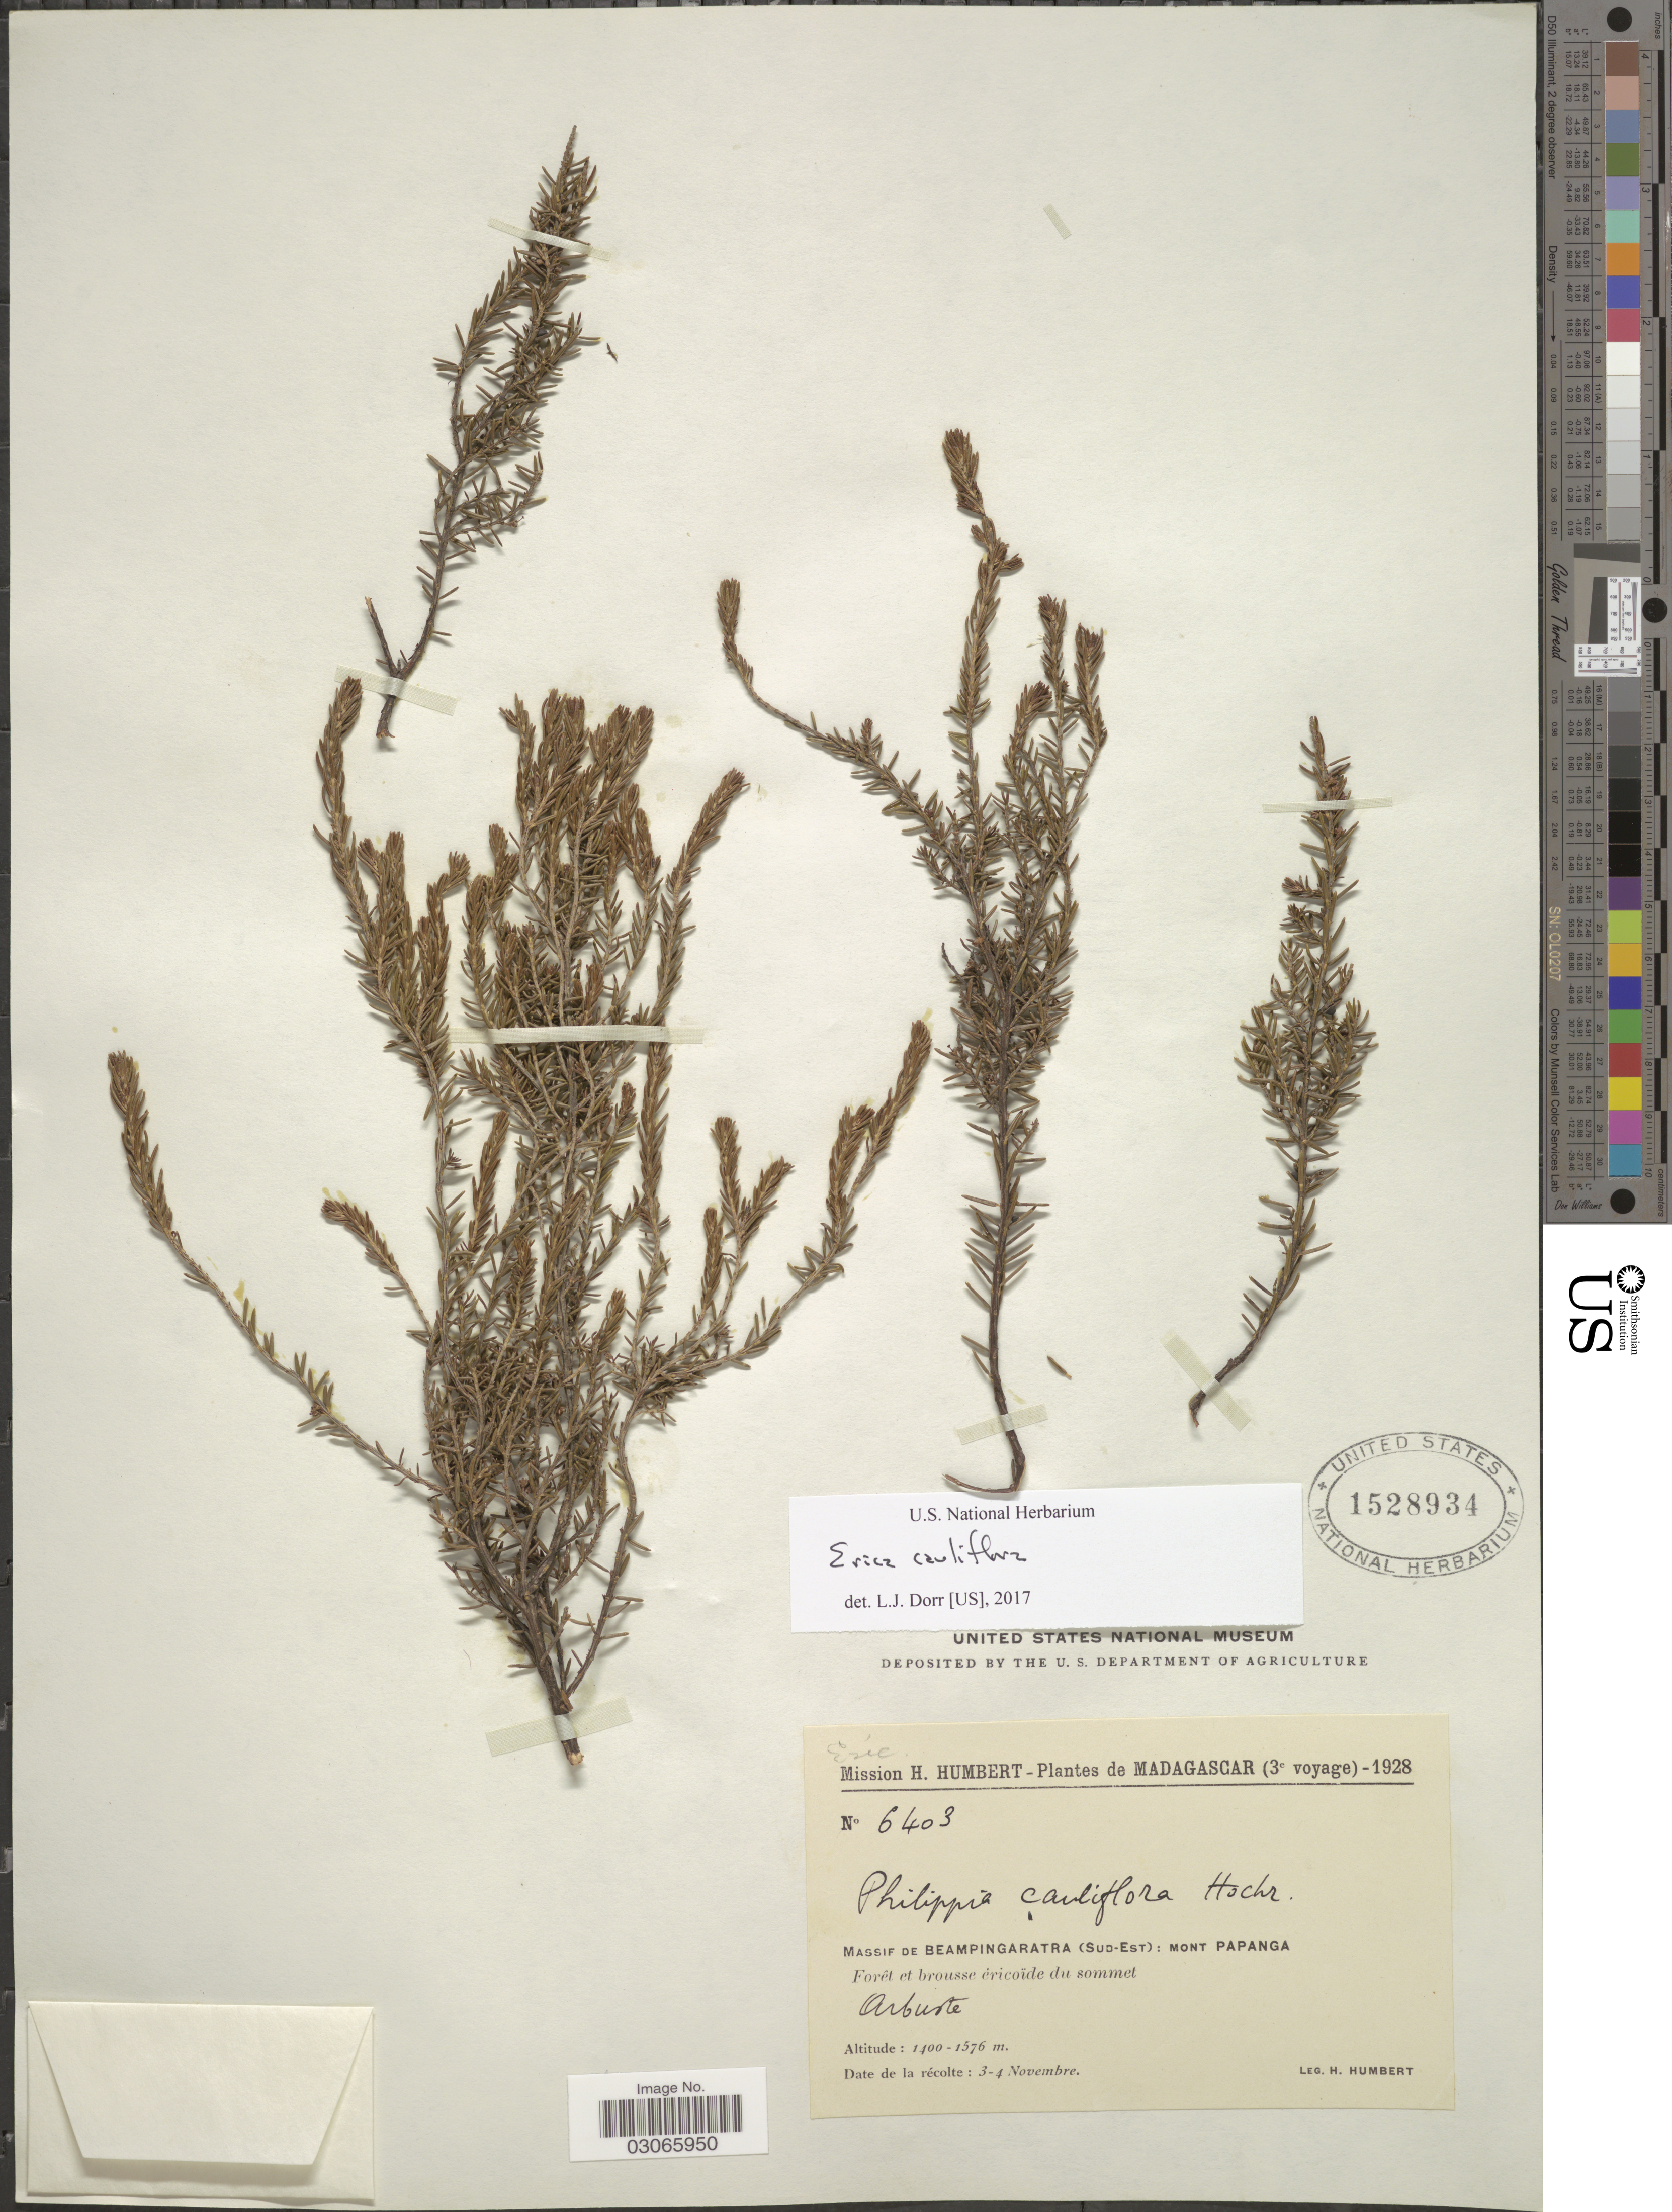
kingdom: Plantae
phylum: Tracheophyta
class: Magnoliopsida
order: Ericales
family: Ericaceae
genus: Philippia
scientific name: Philippia cauliflora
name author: Hochr.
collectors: H. Humbert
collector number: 6403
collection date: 1928-11-03/1928-11-04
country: Madagascar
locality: Massif de Beampingaratra (Sud-Est): Mont Papanga.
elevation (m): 1400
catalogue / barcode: US 1528934